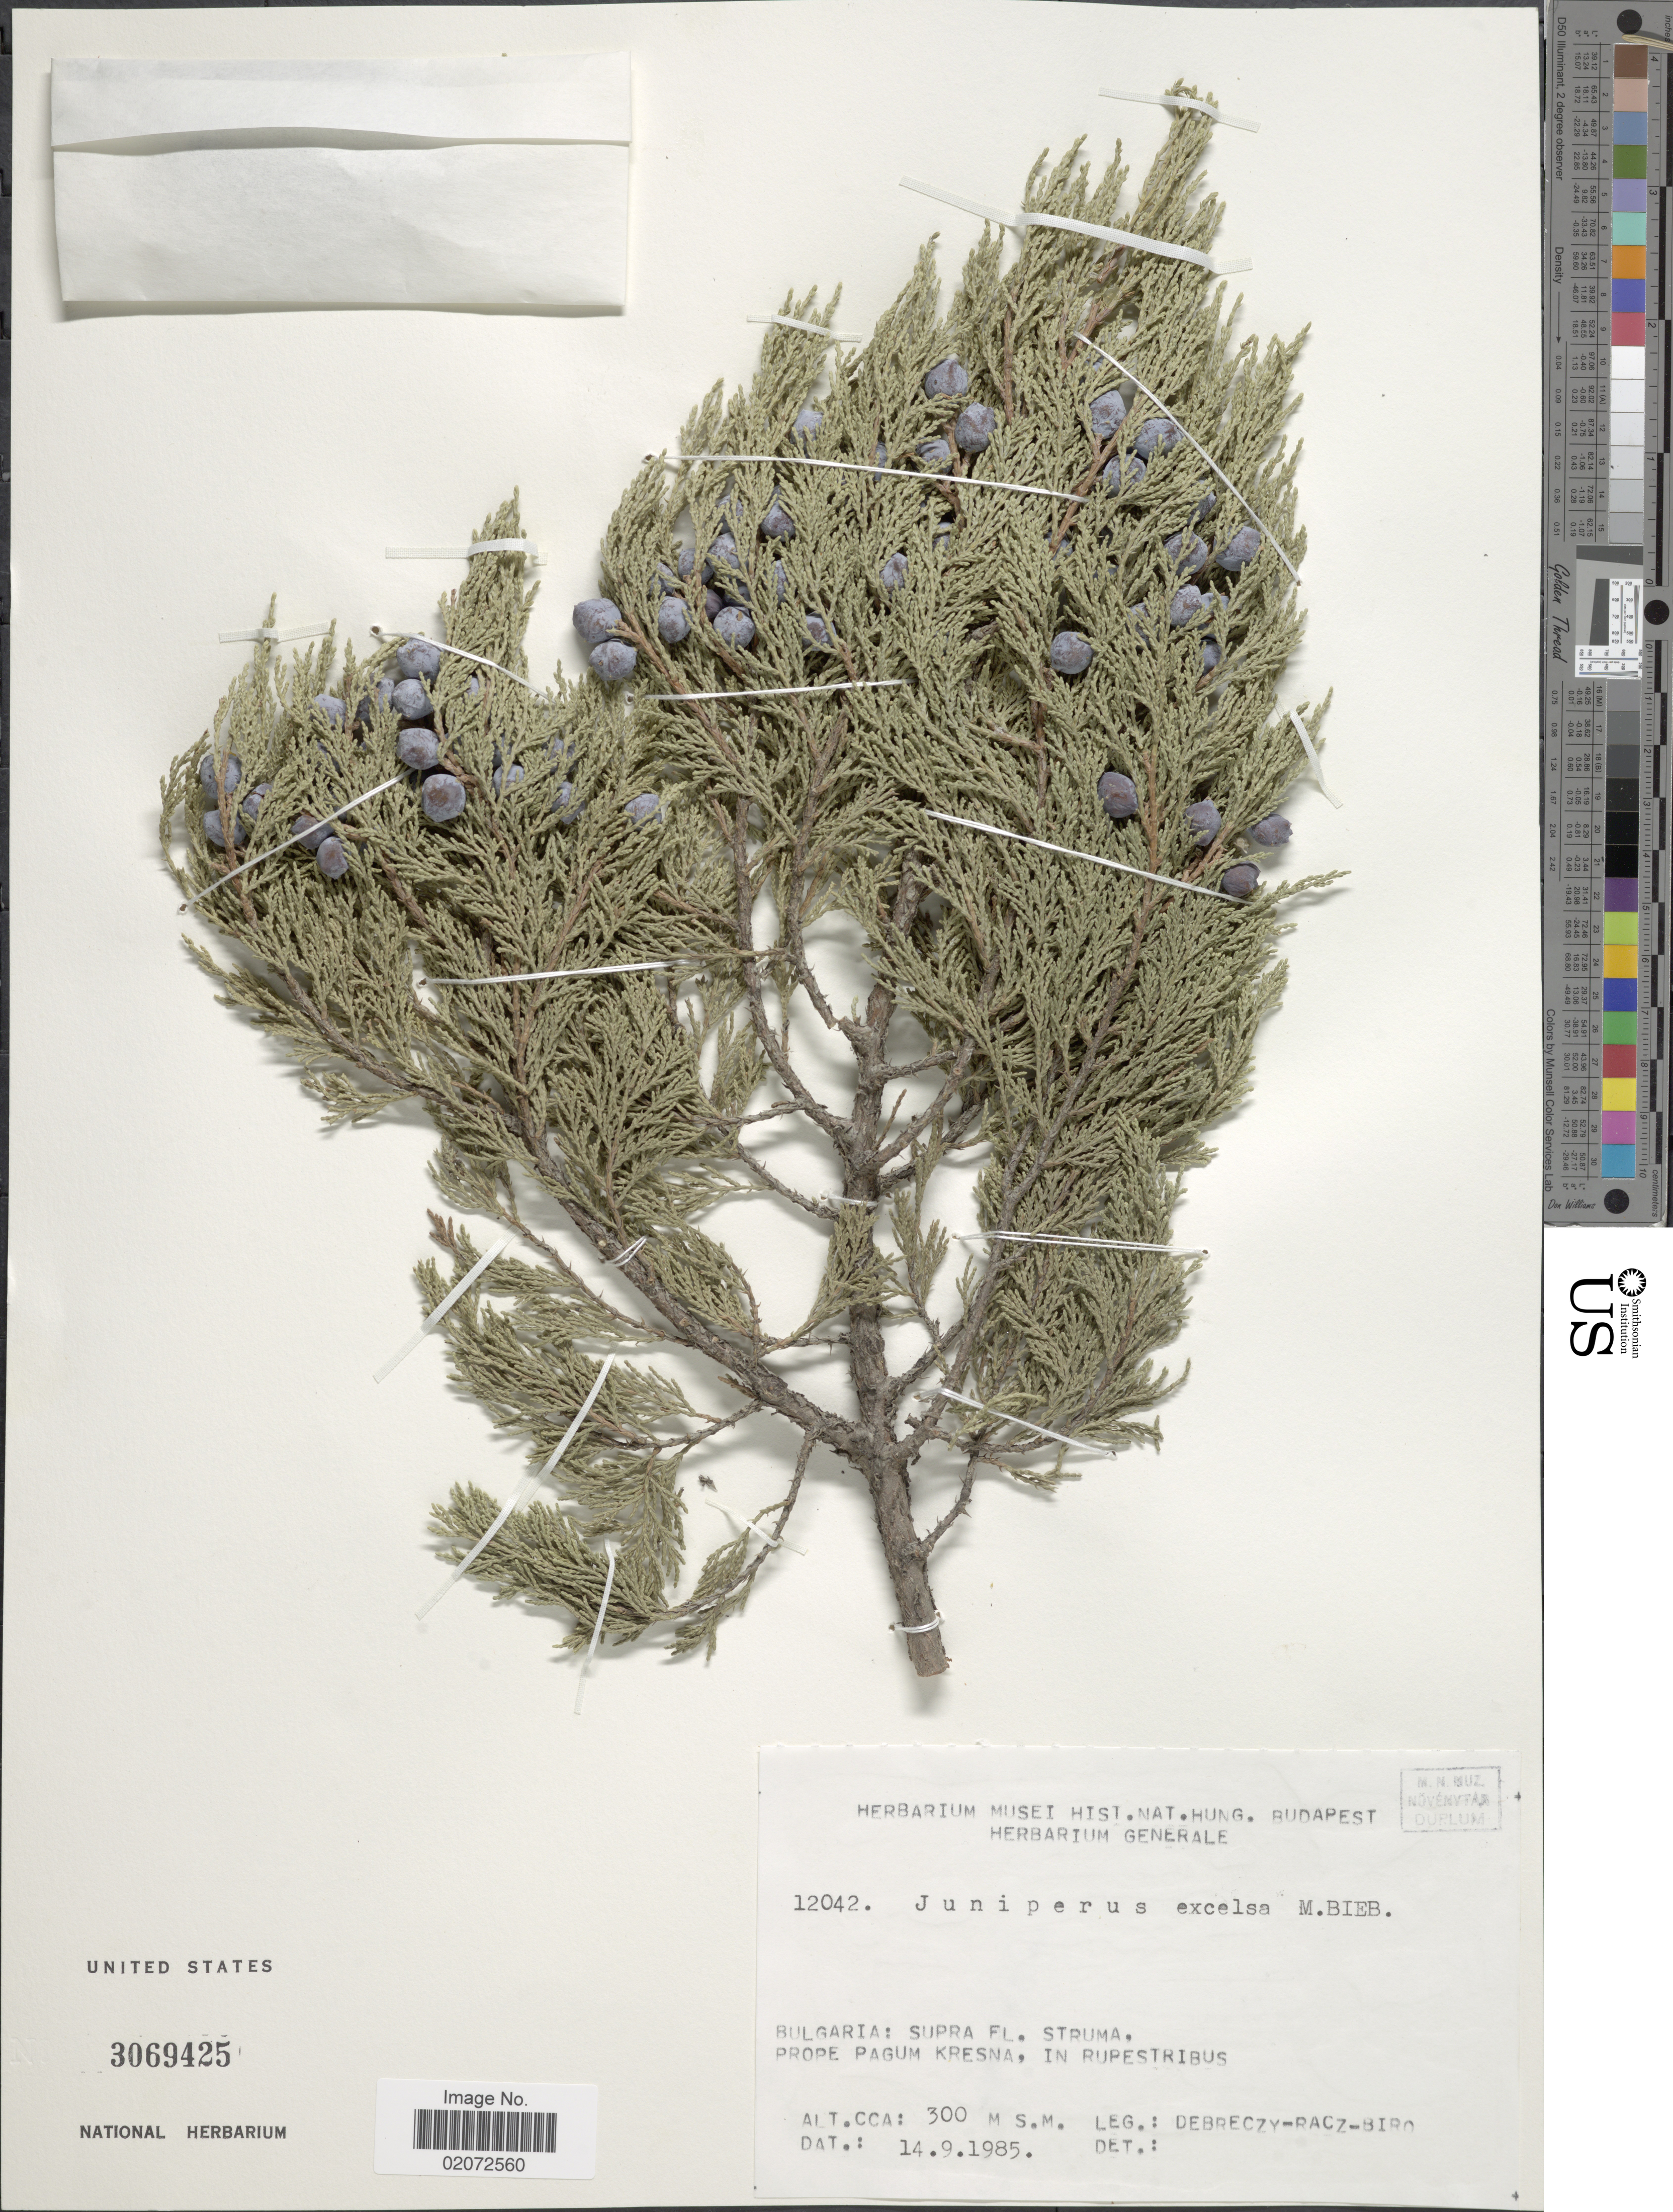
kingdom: Plantae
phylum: Tracheophyta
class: Pinopsida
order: Pinales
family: Cupressaceae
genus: Juniperus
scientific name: Juniperus excelsa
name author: M. Bieb.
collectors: Debreczy, Rácz & Biro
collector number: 12042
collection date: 1985-09-14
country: Bulgaria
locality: Supra fl. struma. Prope pagum kresna, in Rupestribus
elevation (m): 300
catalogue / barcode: US 3069425